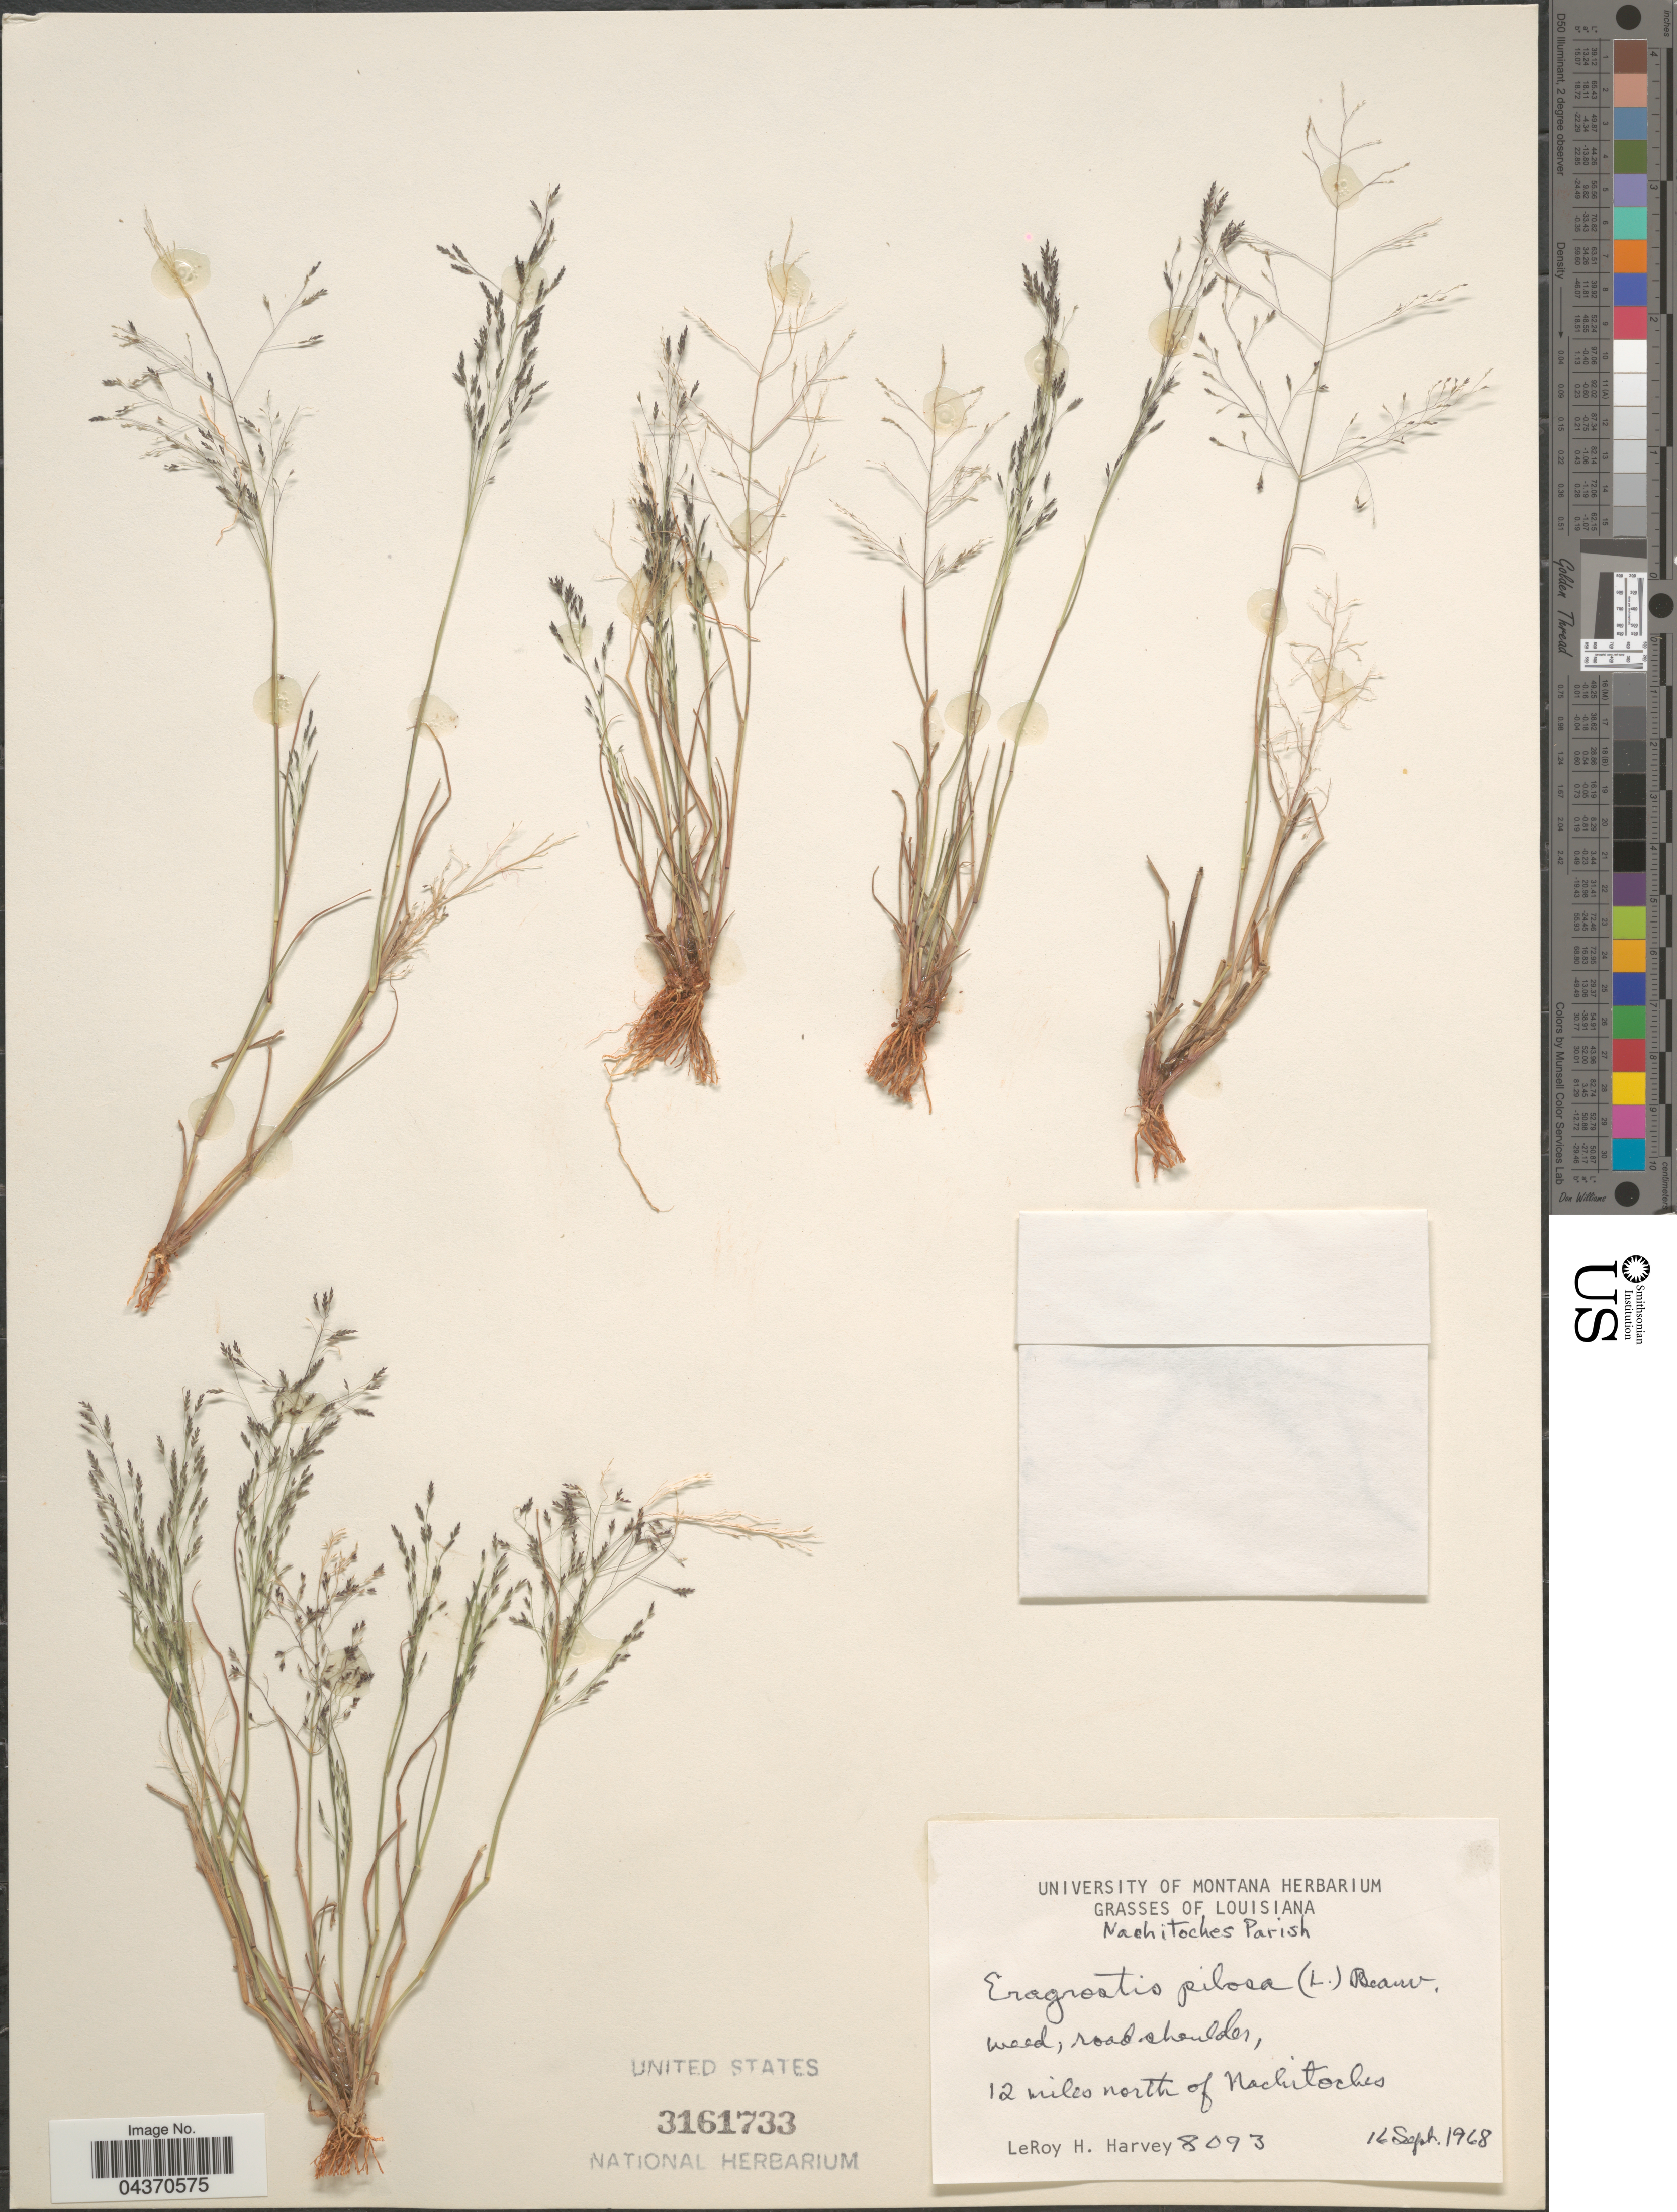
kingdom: Plantae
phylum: Tracheophyta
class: Liliopsida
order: Poales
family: Poaceae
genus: Eragrostis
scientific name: Eragrostis pilosa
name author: (L.) P. Beauv.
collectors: L. H. Harvey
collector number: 8093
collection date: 1968-09-16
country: United States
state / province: Louisiana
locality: Nachitoches Parish. 12 miles north of Nachitoches.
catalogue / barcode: US 3161733